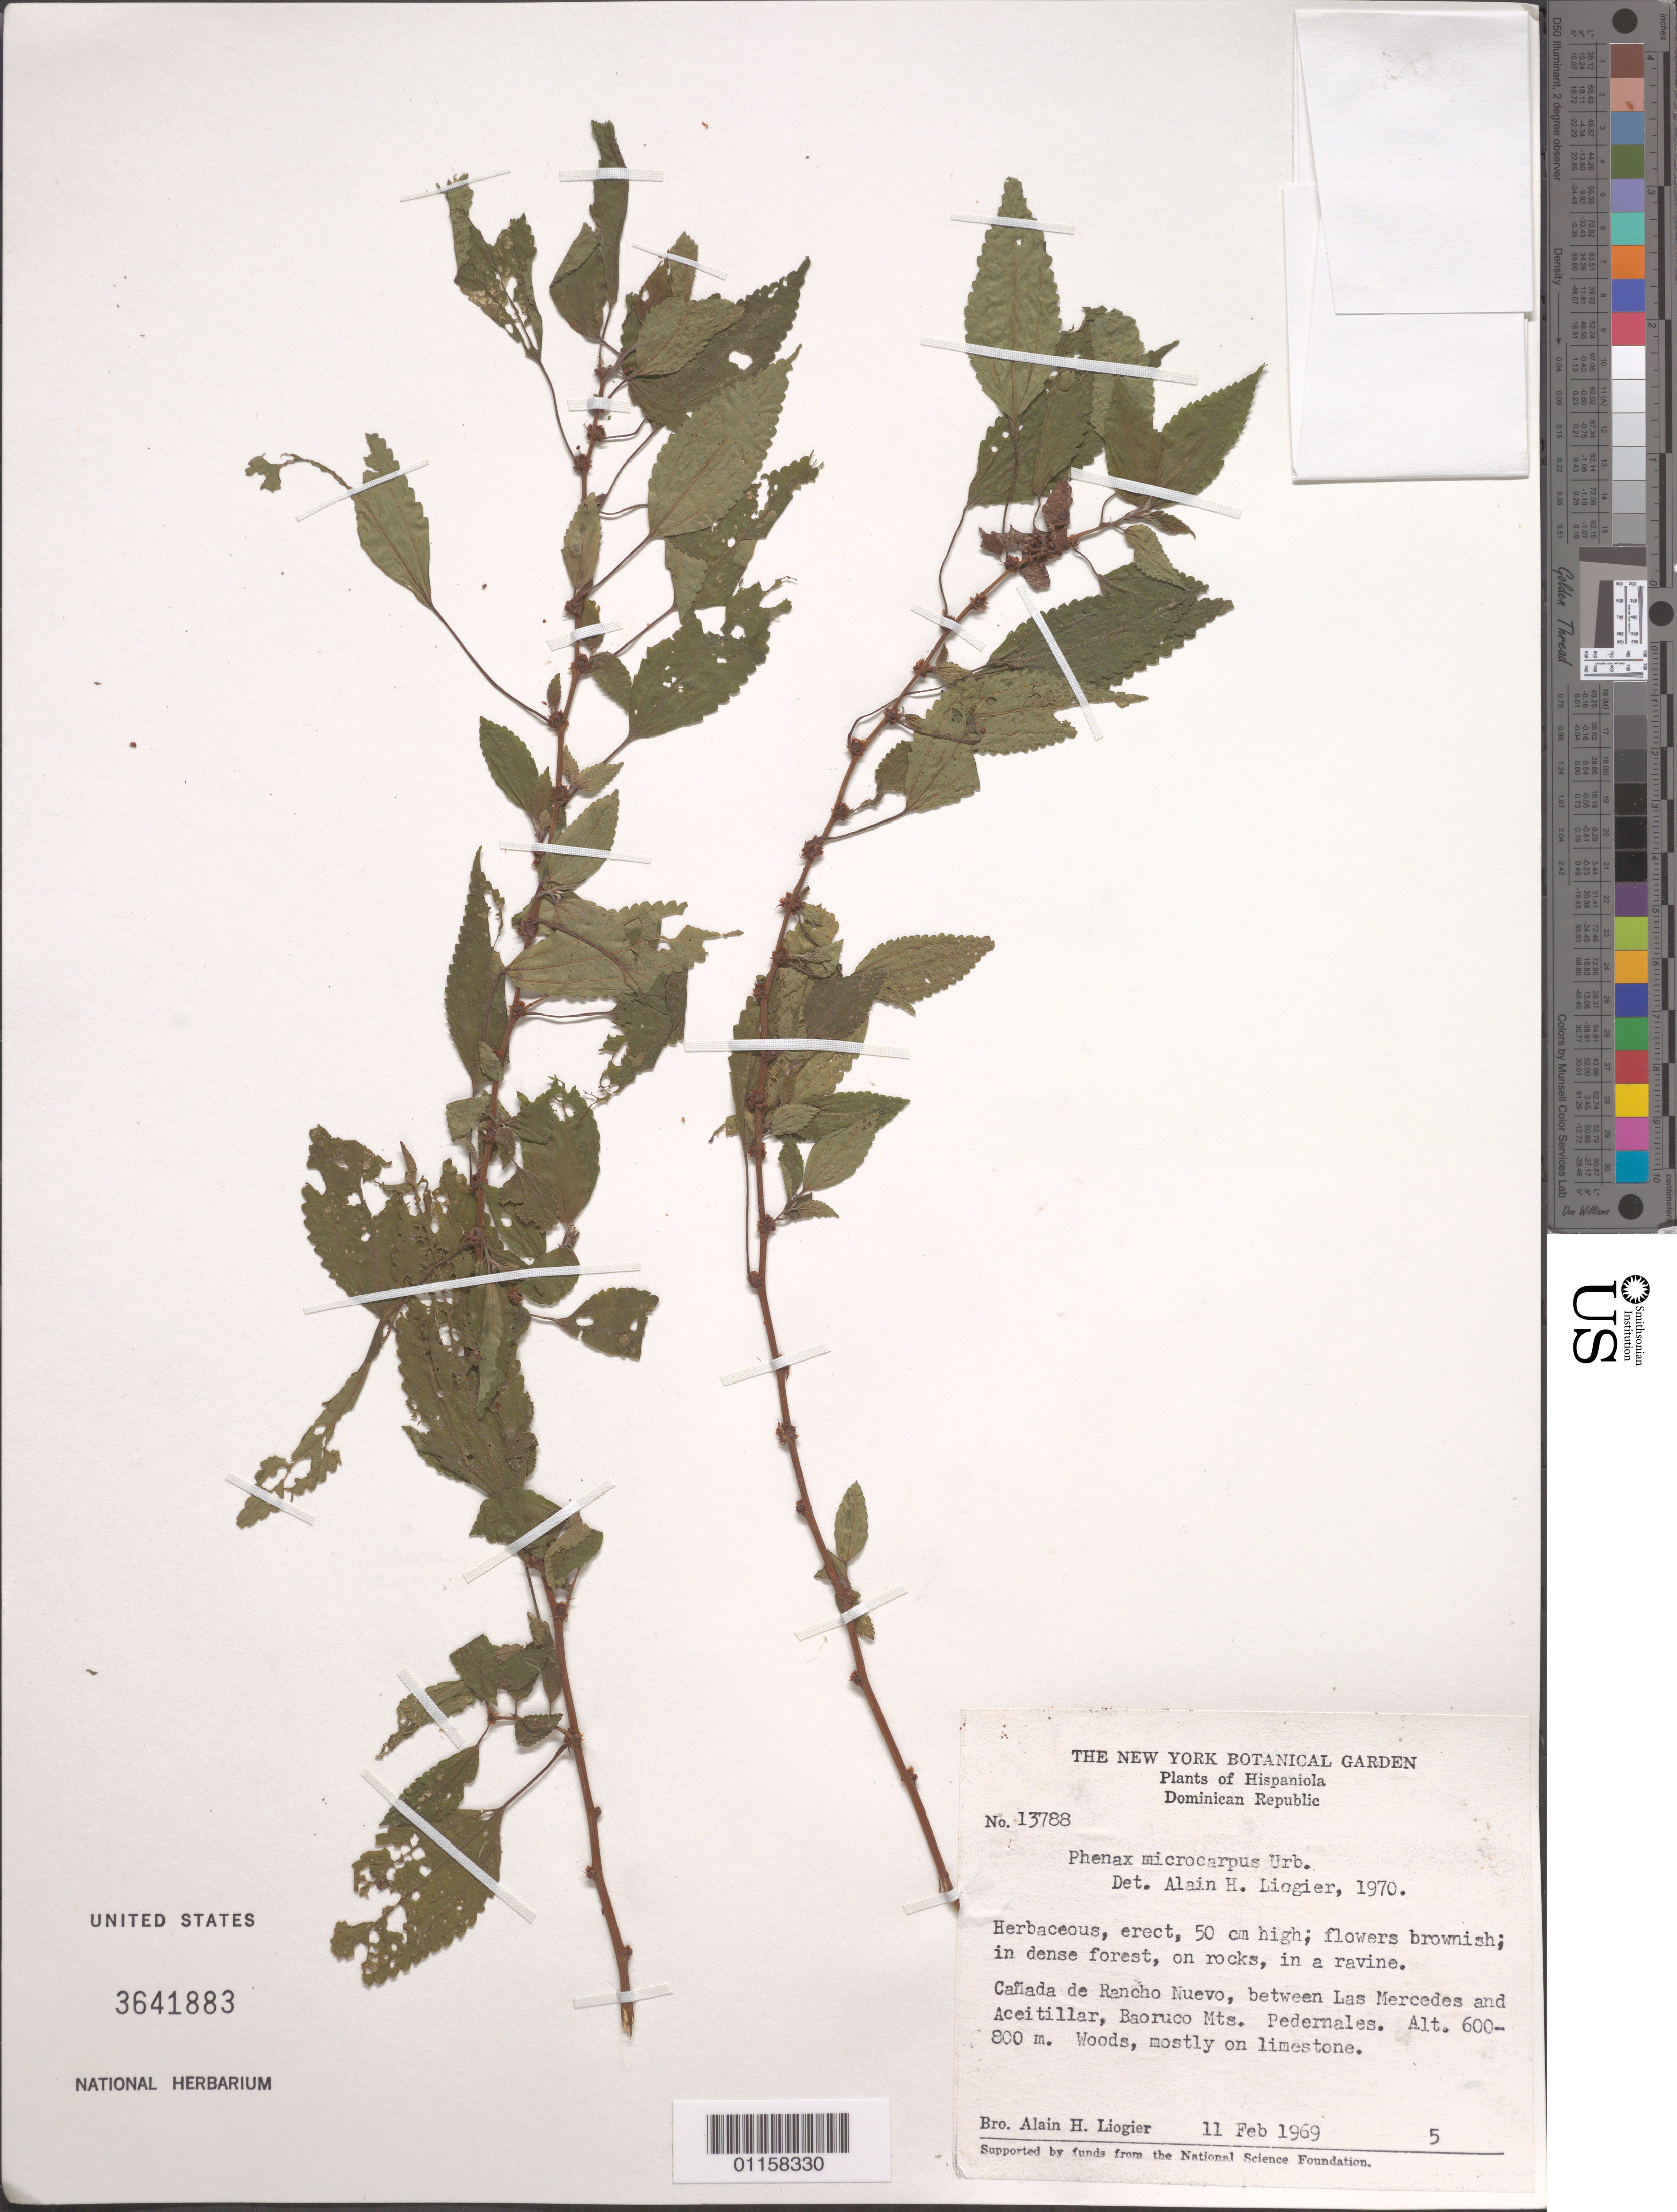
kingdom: Plantae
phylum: Tracheophyta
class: Magnoliopsida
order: Rosales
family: Urticaceae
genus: Phenax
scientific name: Phenax microcarpus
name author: Urb.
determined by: Liogier, Alain H.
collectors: A. H. Liogier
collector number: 13788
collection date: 1969-02-11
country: Dominican Republic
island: Hispaniola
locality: Sierra del Bahoruco. Cañada de Rancho Nuevo, between Las Mercedes and Aceitillar.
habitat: Woods, mostly on limestone, in deep valley. In dense forest, on rocks, in a ravine.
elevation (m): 600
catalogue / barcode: US 3641883